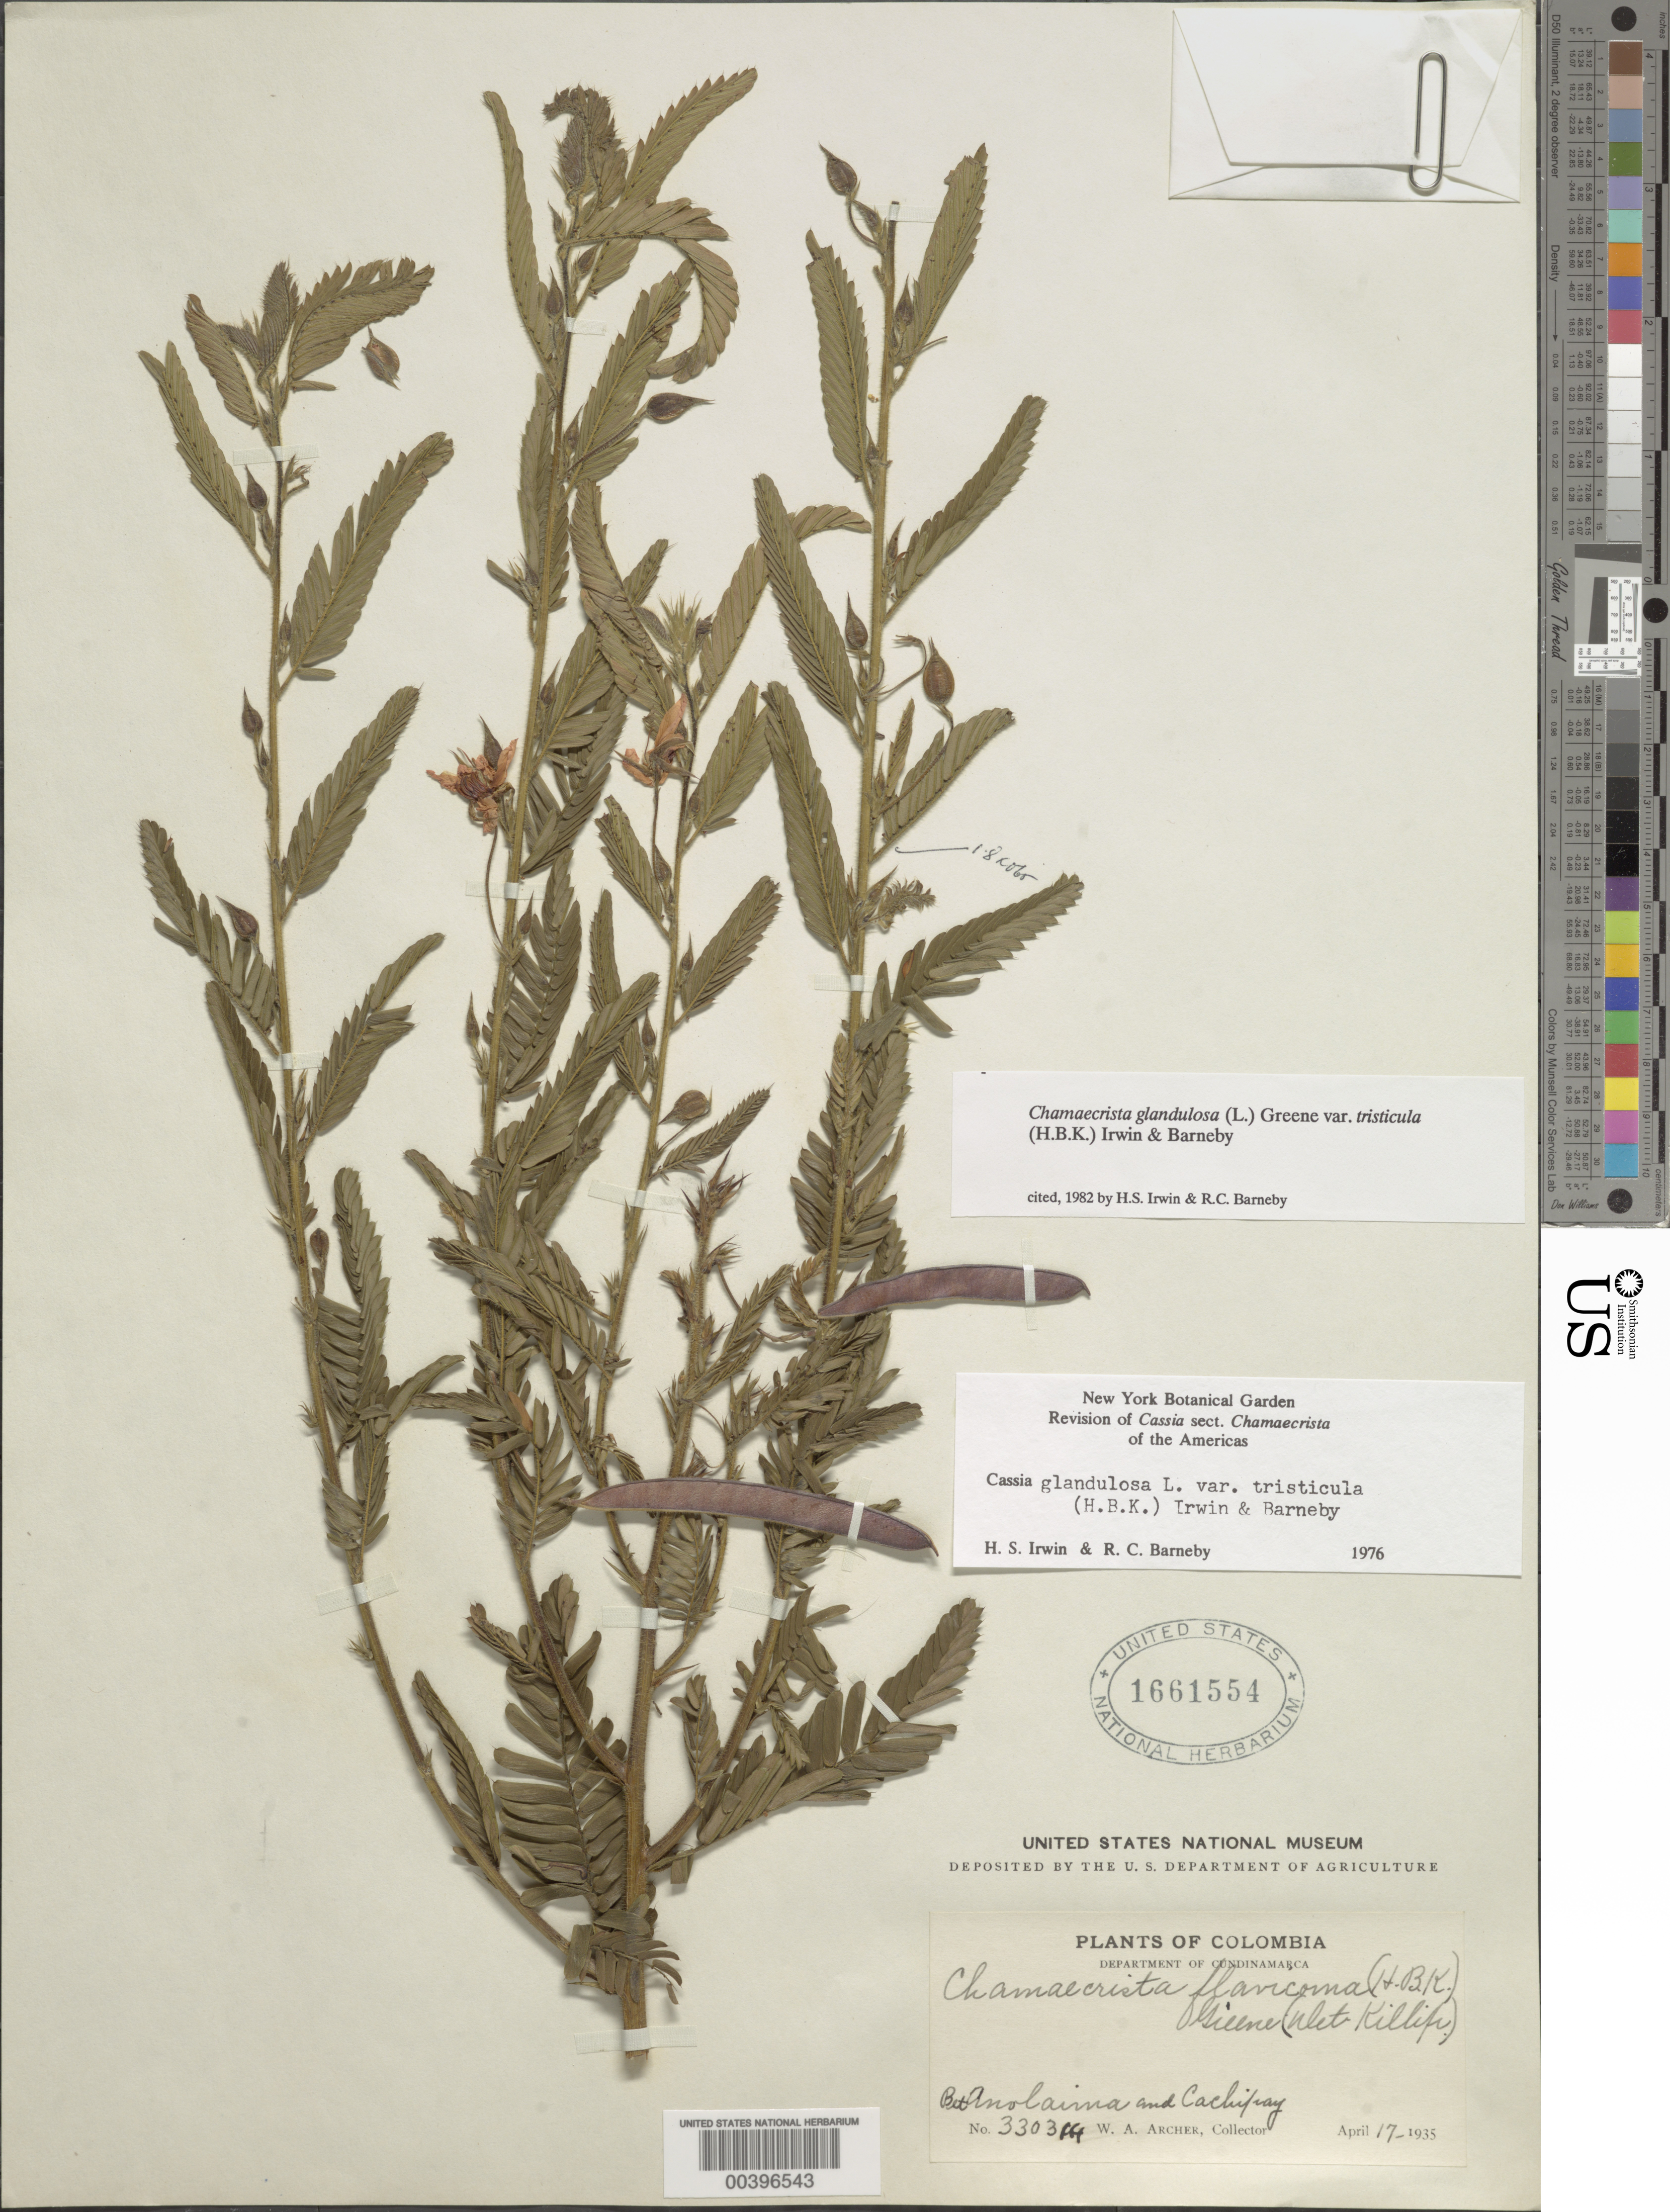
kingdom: Plantae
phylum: Tracheophyta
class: Magnoliopsida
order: Fabales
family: Fabaceae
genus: Chamaecrista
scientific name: Chamaecrista glandulosa var. tristicula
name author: (Kunth) H.S. Irwin & Barneby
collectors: W. A. Archer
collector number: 3303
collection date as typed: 17 Apr 1935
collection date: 1935-04-17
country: Colombia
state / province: Cundinamarca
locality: Between Anolaima and Cachipay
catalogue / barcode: US 1661554